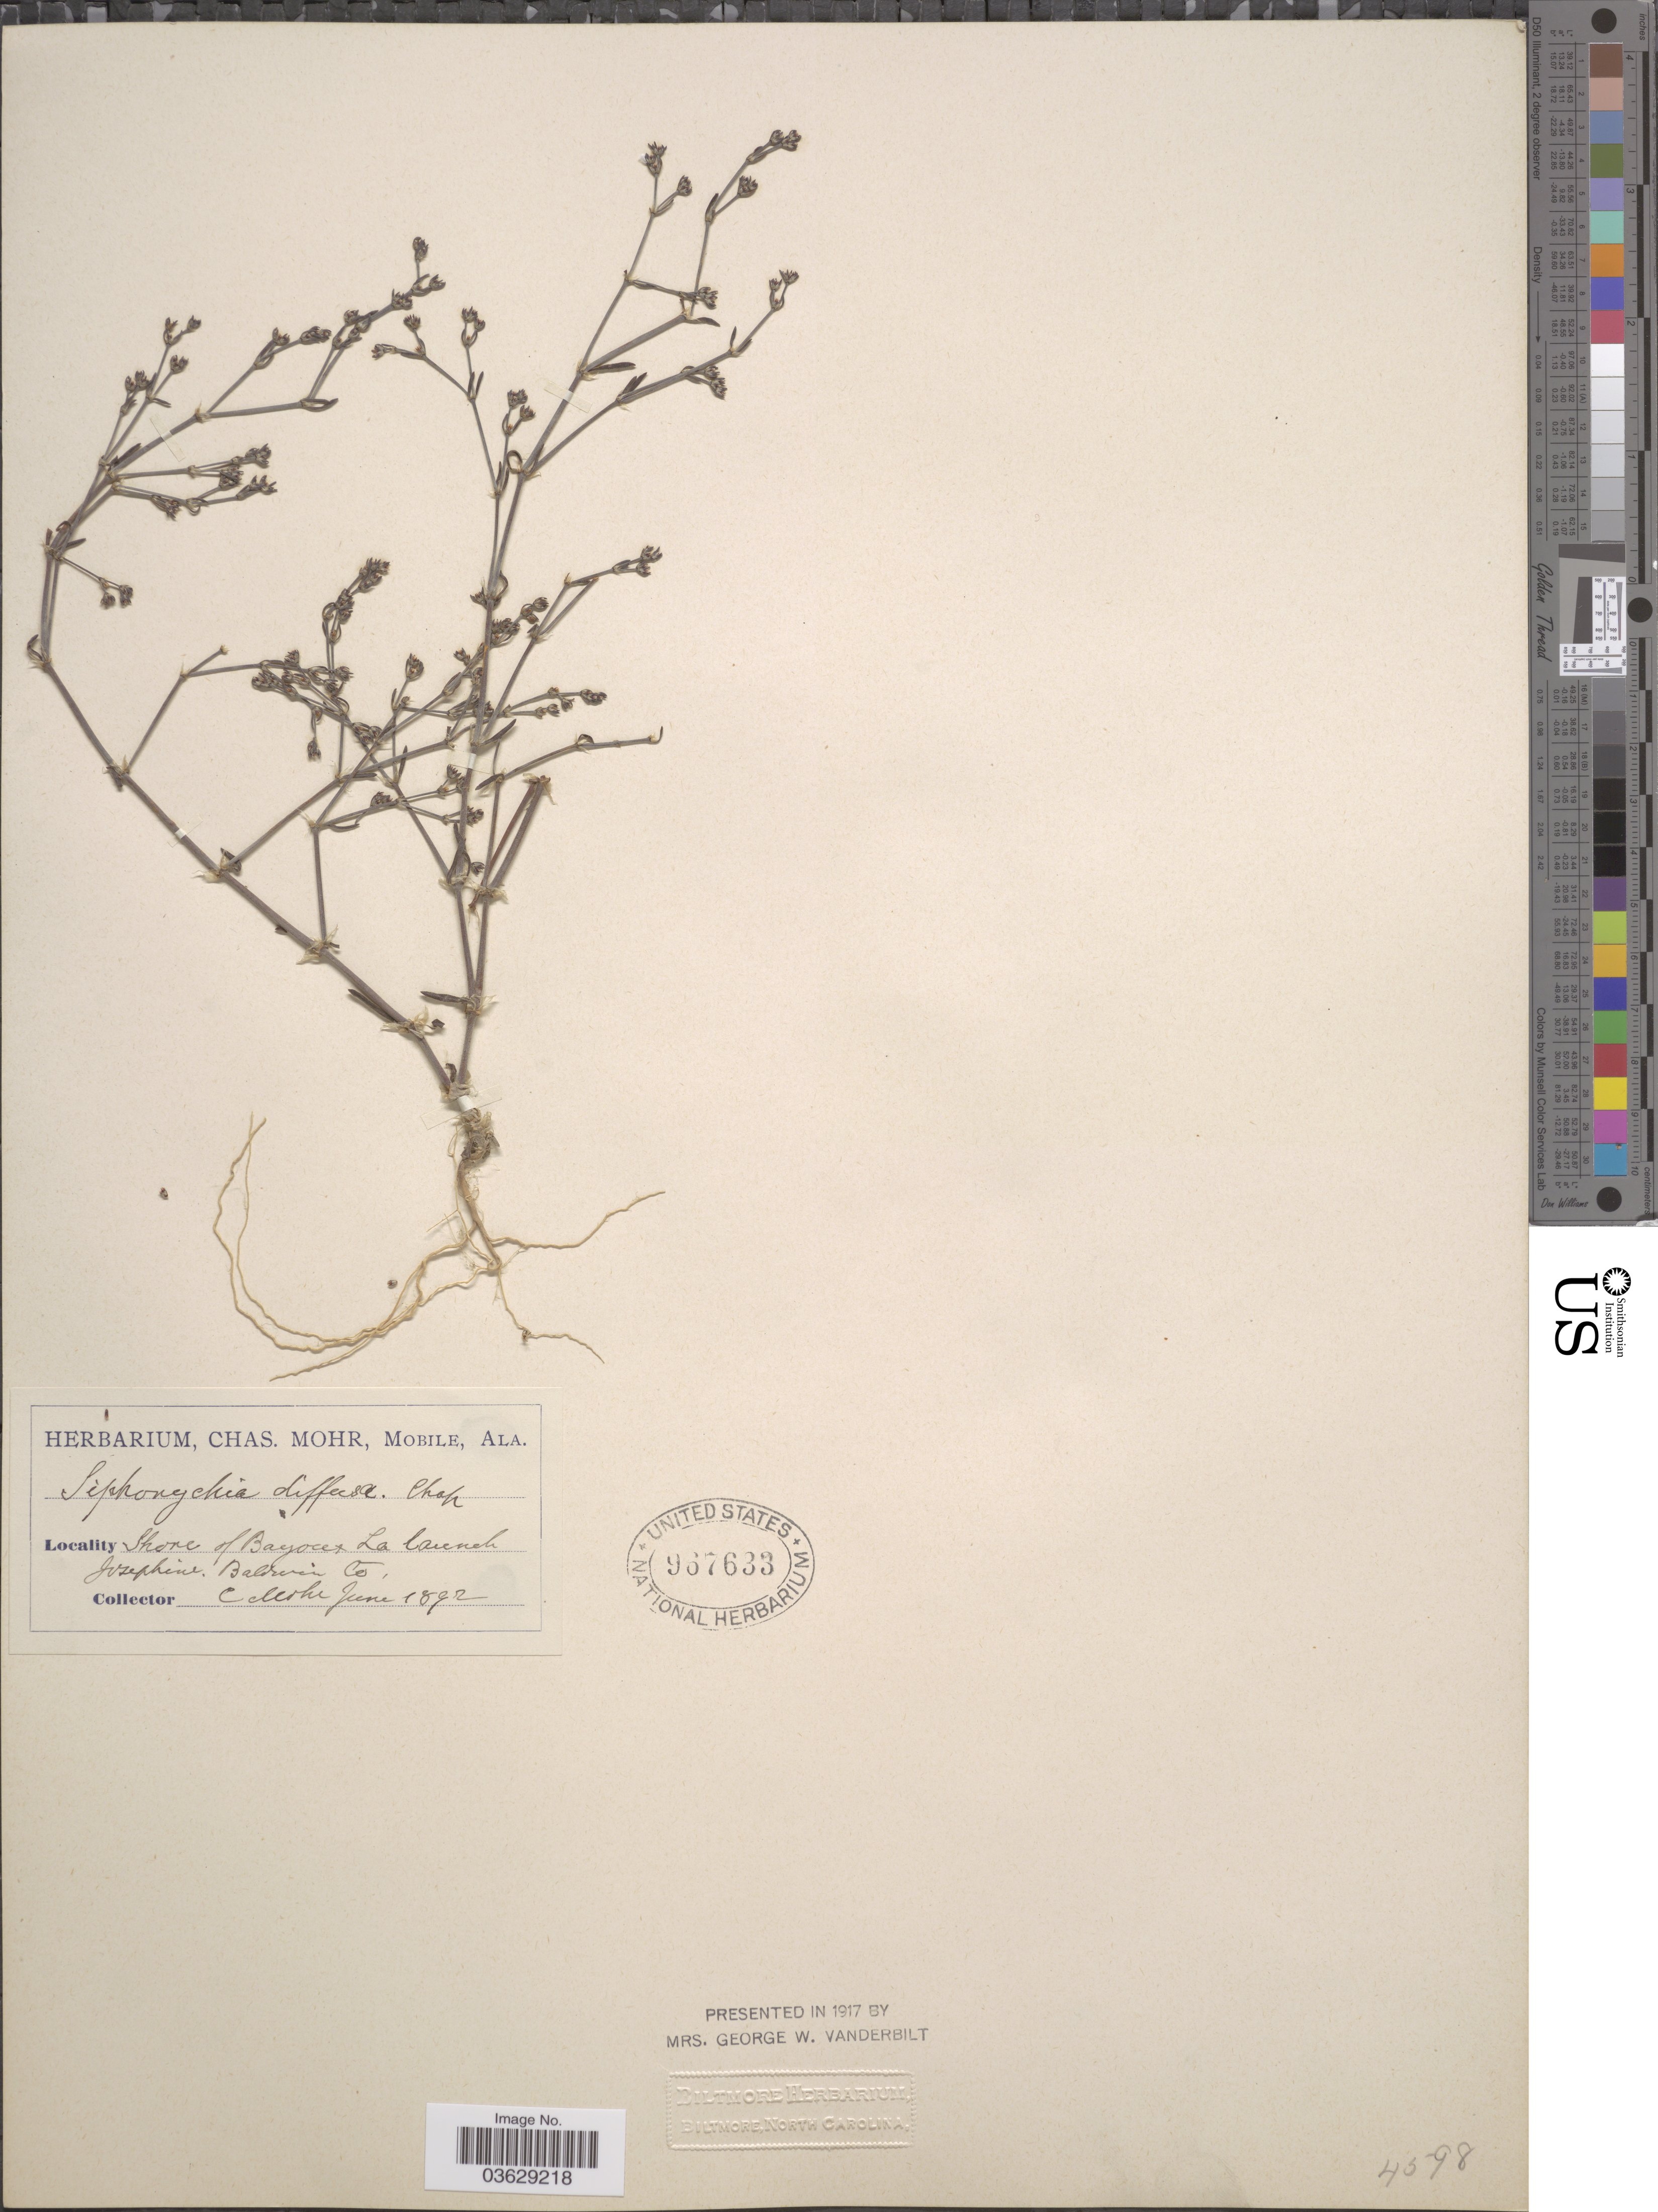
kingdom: Plantae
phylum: Tracheophyta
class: Magnoliopsida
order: Caryophyllales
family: Caryophyllaceae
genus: Paronychia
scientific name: Paronychia patula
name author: Shinners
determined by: Strong, Mark T., (BOT), Smithsonian Institution - National Museum of Natural History (UNITED STATES)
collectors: Mohr, C. T. (herbarium)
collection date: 1892-06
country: United States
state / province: Alabama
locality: Shore of Bayou La Launch. Josephine. Baldwin Co.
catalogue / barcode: US 967633